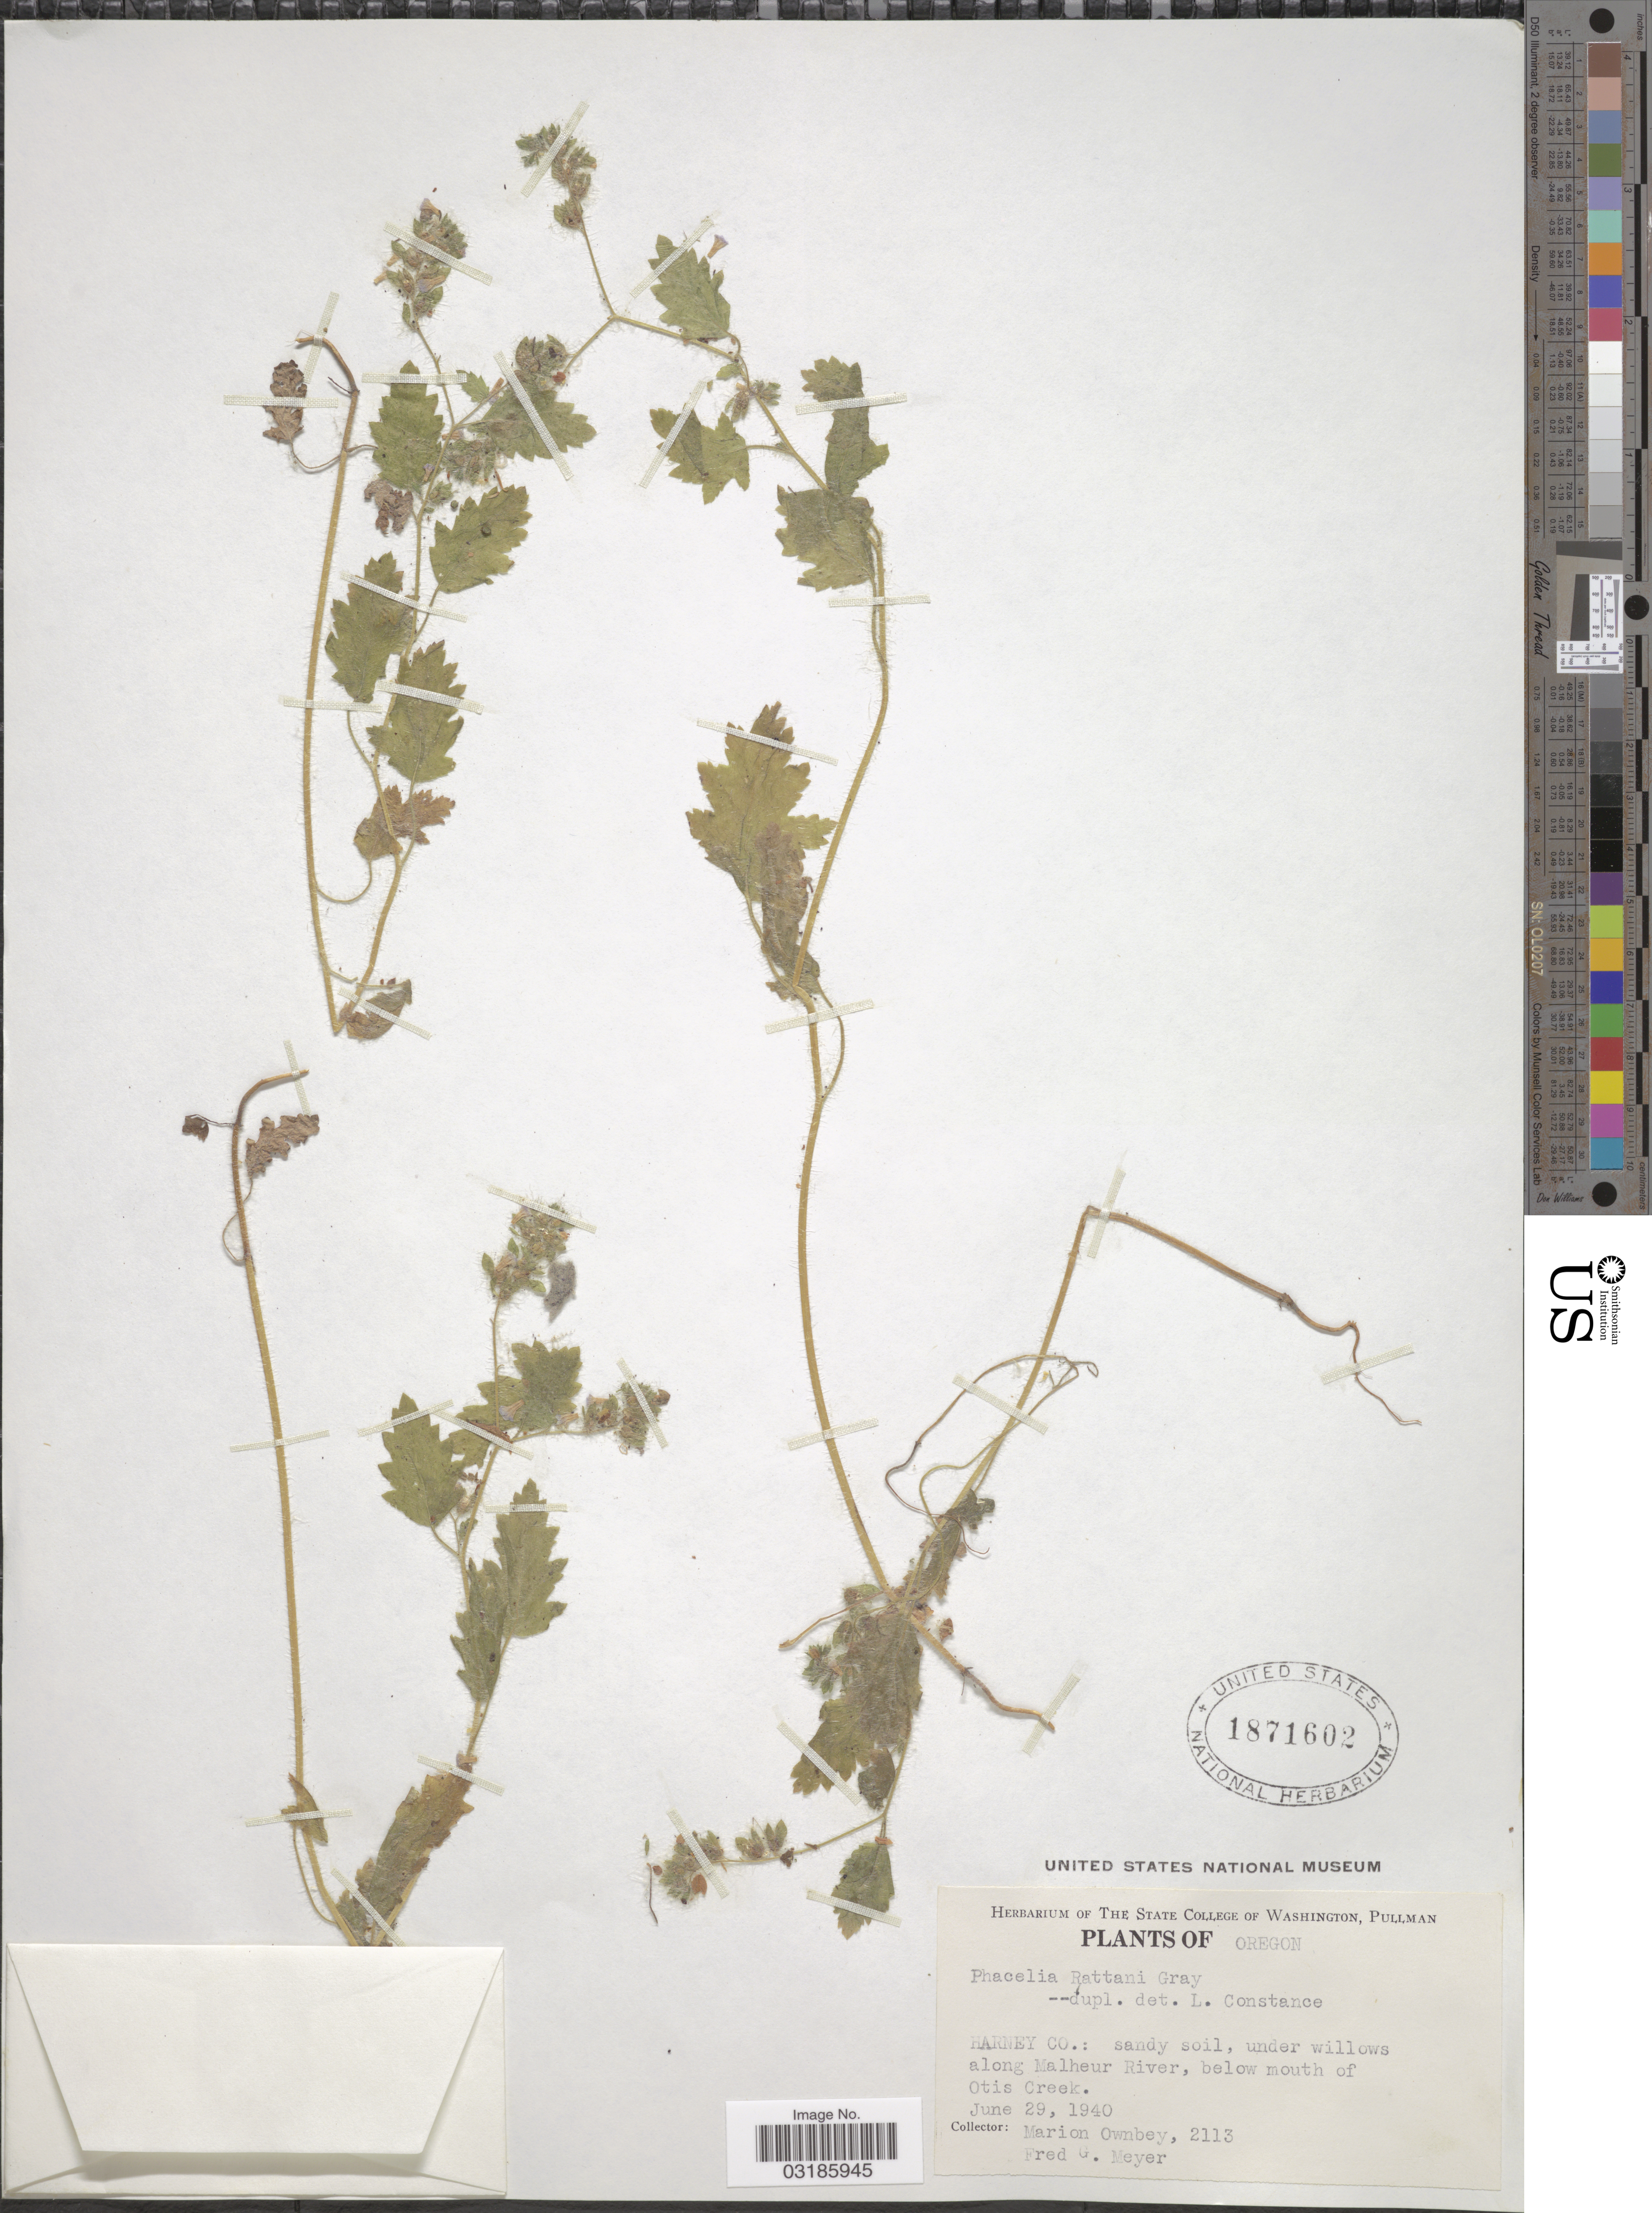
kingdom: Plantae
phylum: Tracheophyta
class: Magnoliopsida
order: Boraginales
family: Hydrophyllaceae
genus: Phacelia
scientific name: Phacelia rattanii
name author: A. Gray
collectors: M. Ownbey & F. G. Meyer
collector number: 2113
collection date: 1940-06-29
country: United States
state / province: Oregon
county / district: Harney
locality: HARNEY CO.: sandy soil, under willows along Malheur River, below mouth of Otis Creek.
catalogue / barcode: US 1871602